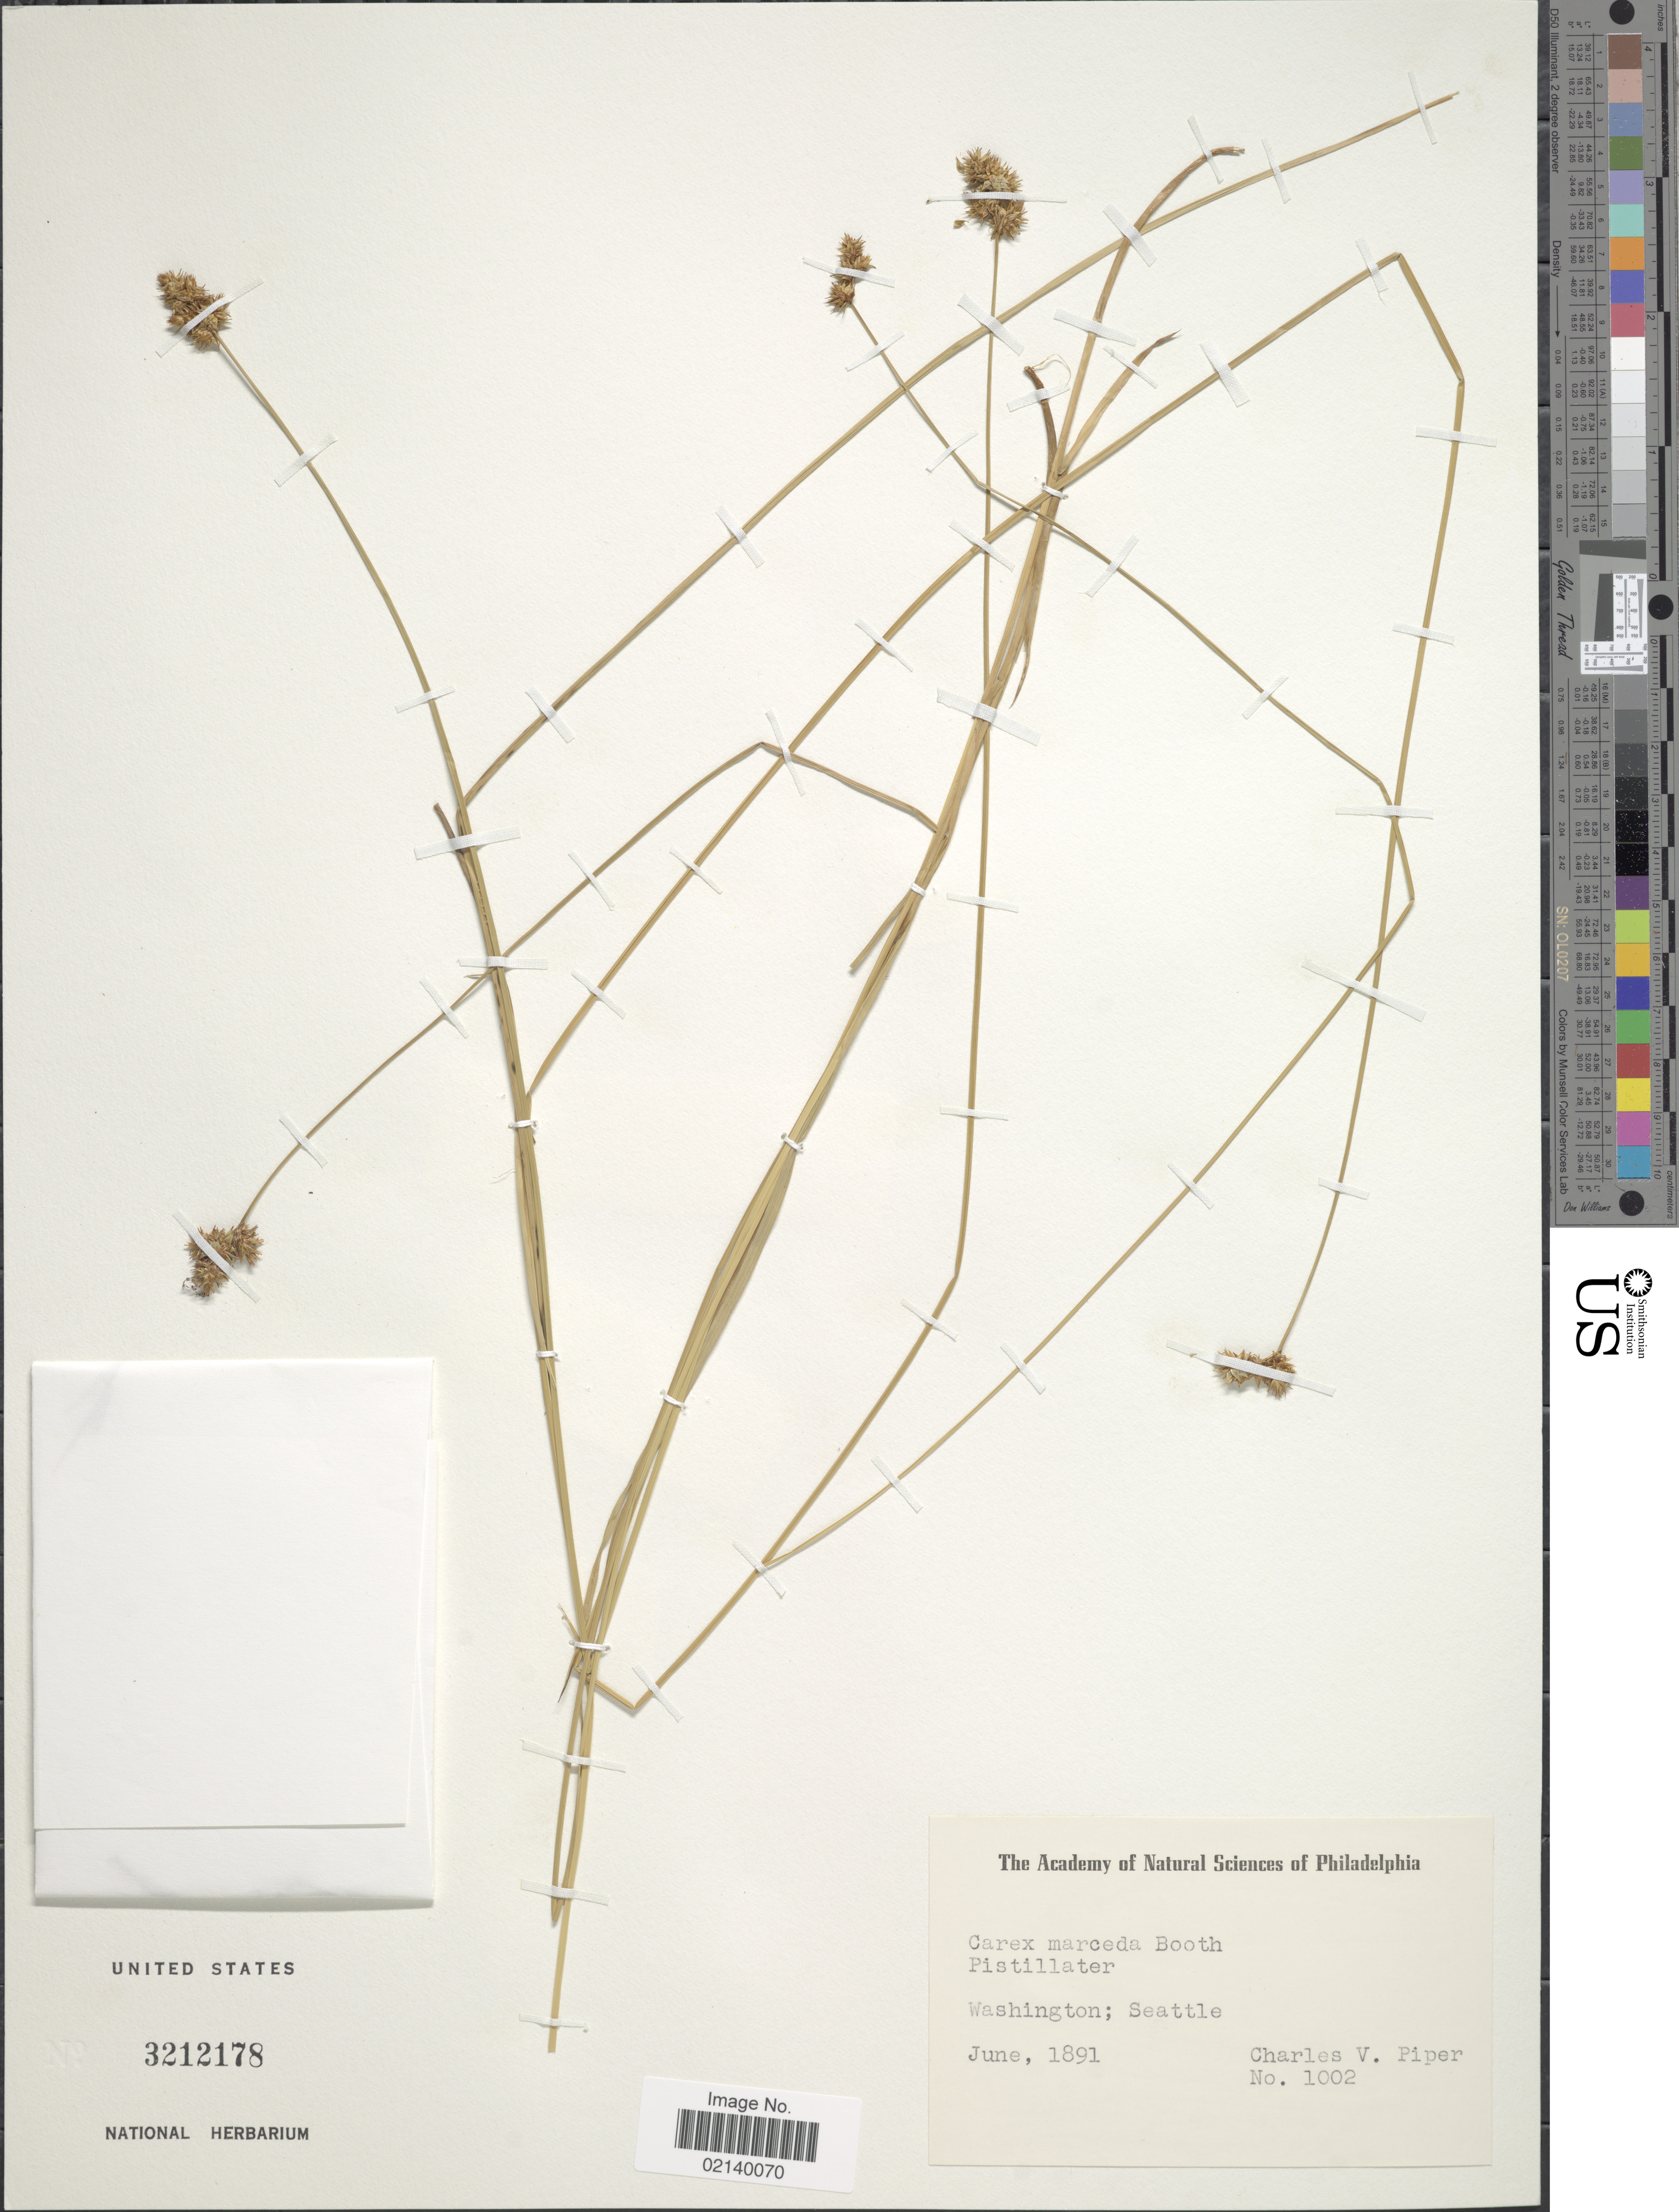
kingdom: Plantae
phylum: Tracheophyta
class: Liliopsida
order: Poales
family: Cyperaceae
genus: Carex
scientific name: Carex sp.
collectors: C. V. Piper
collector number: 1002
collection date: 1891-06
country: United States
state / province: Washington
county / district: King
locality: Seattle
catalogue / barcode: US 3212178